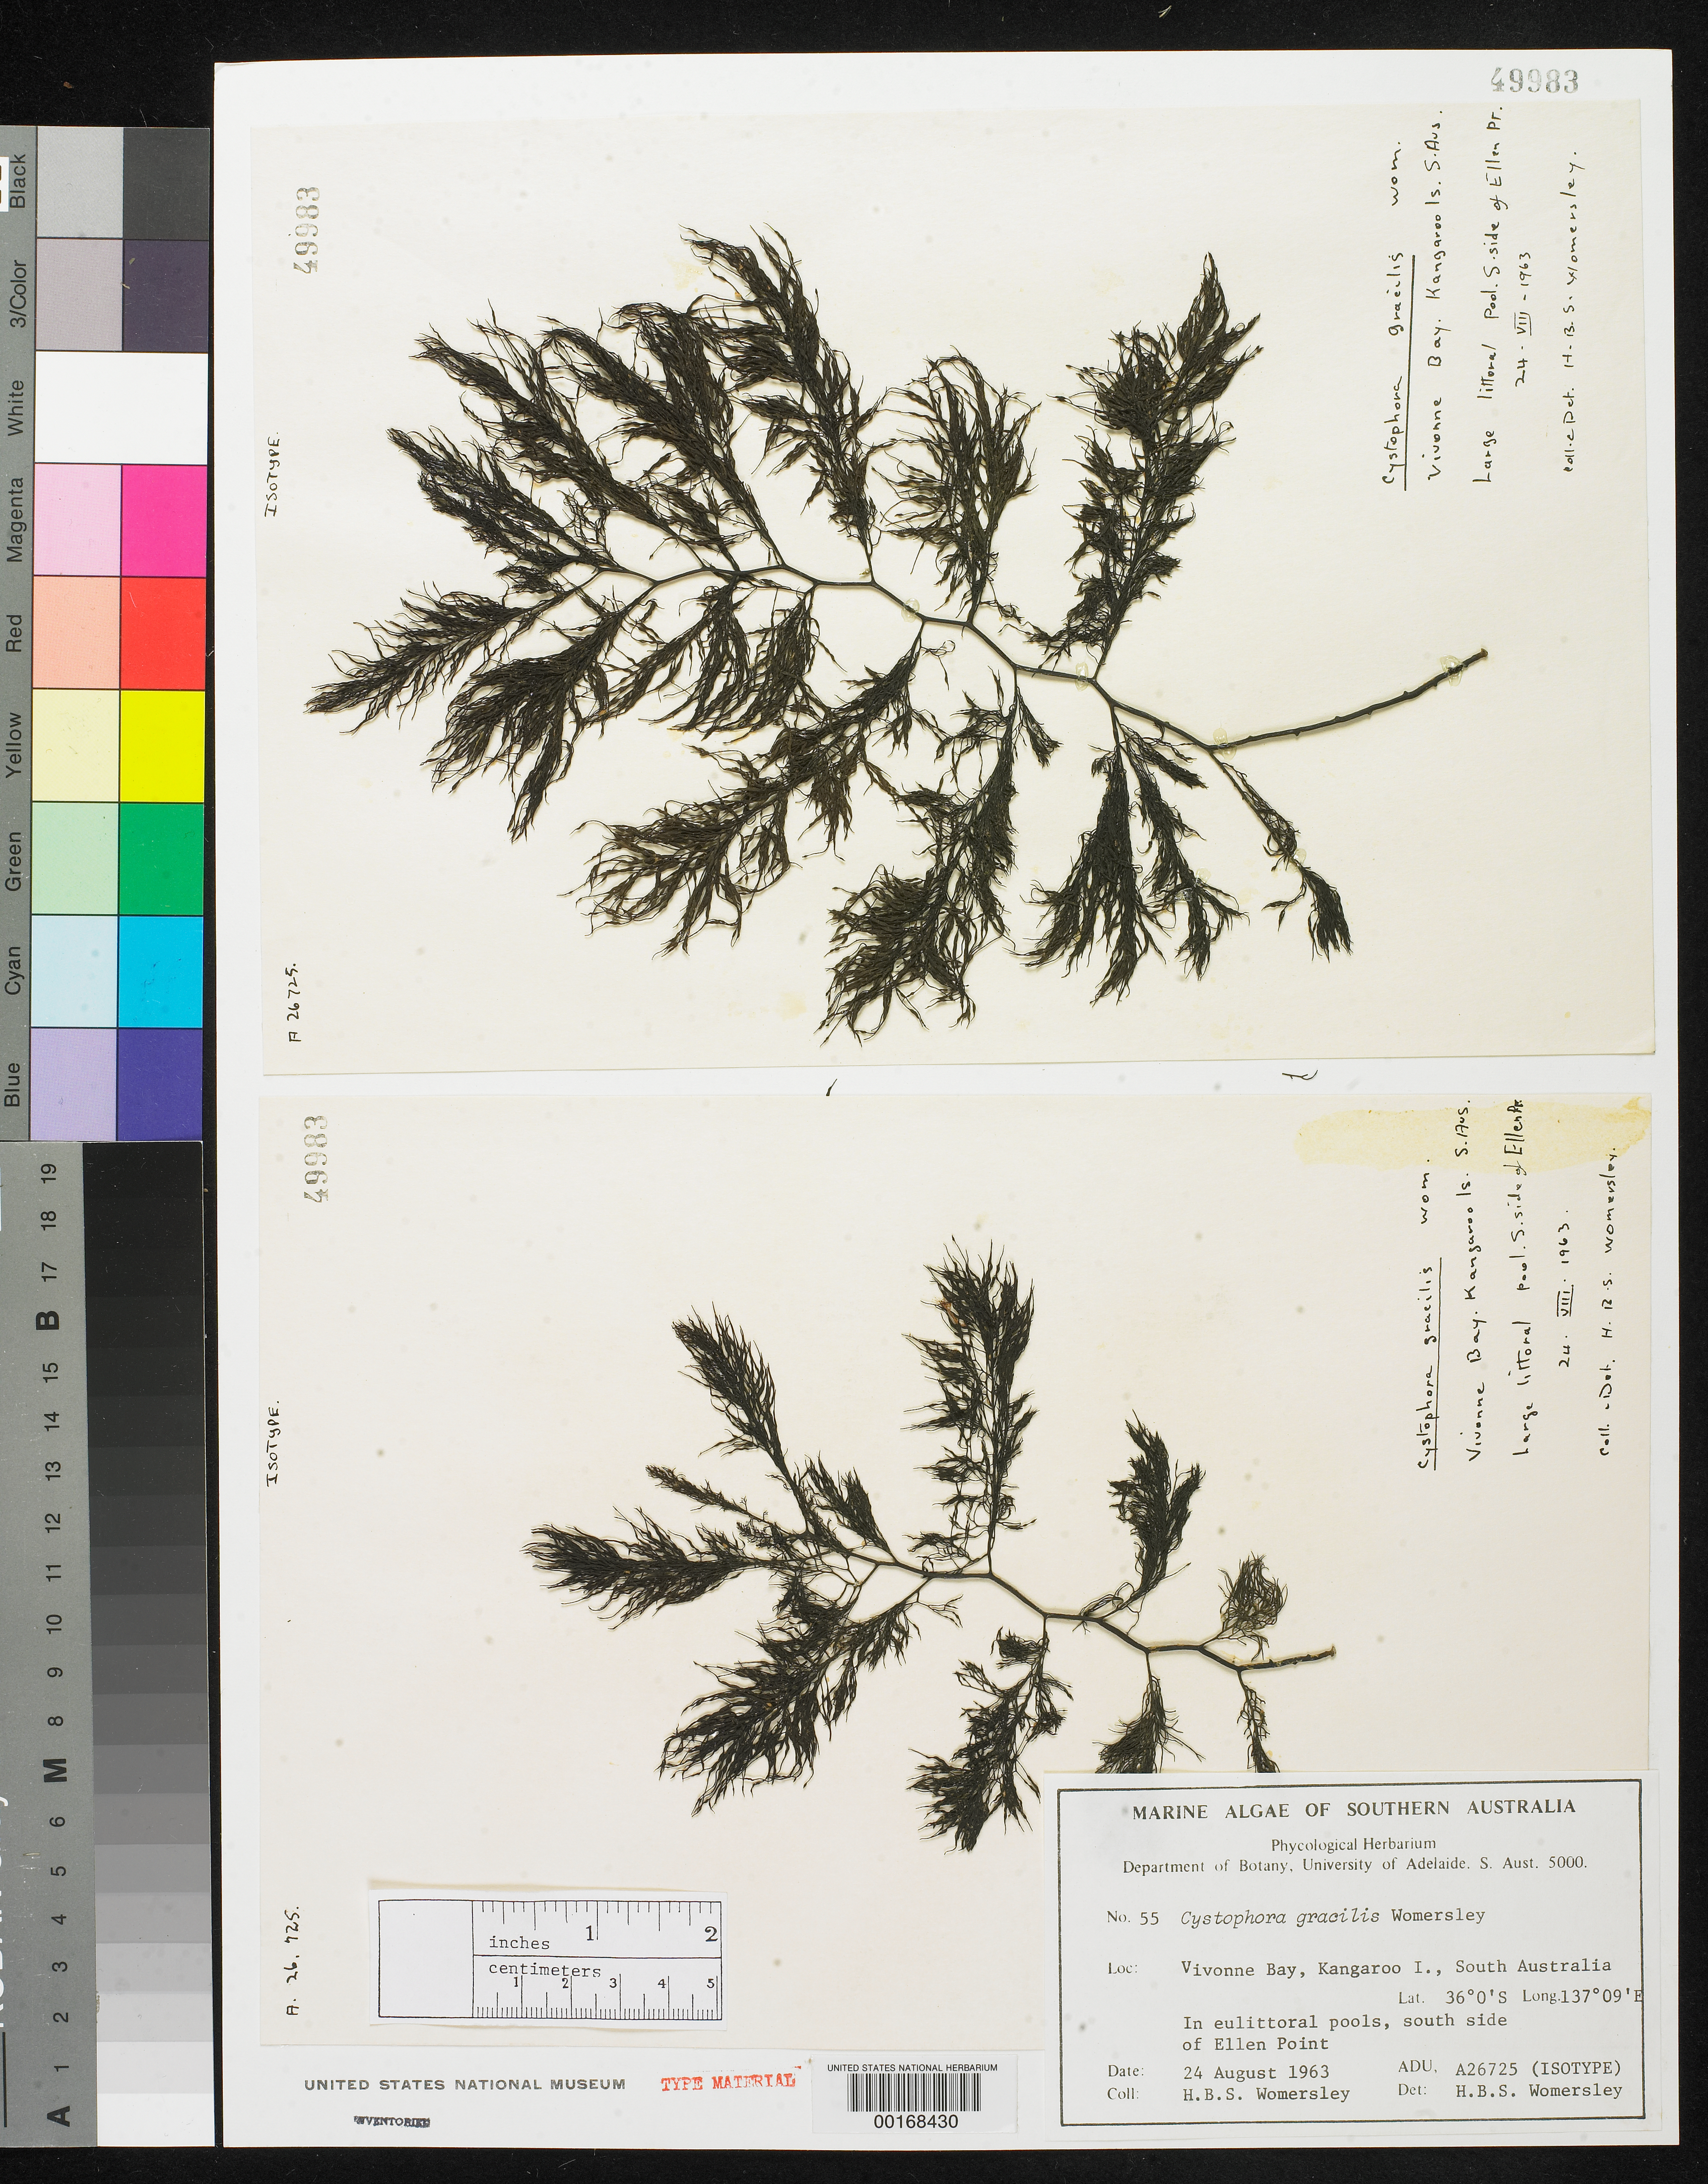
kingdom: Chromista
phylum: Ochrophyta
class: Phaeophyceae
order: Fucales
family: Sargassaceae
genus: Cystophora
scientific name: Cystophora gracilis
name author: Womersley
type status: Isotype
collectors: H. B. S. Womersley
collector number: ADU A26725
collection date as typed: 24 Aug 1963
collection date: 1963-08-24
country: Australia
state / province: South Australia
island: Kangaroo Island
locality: Ellen Point, Vivonne Bay.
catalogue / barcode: US 49983